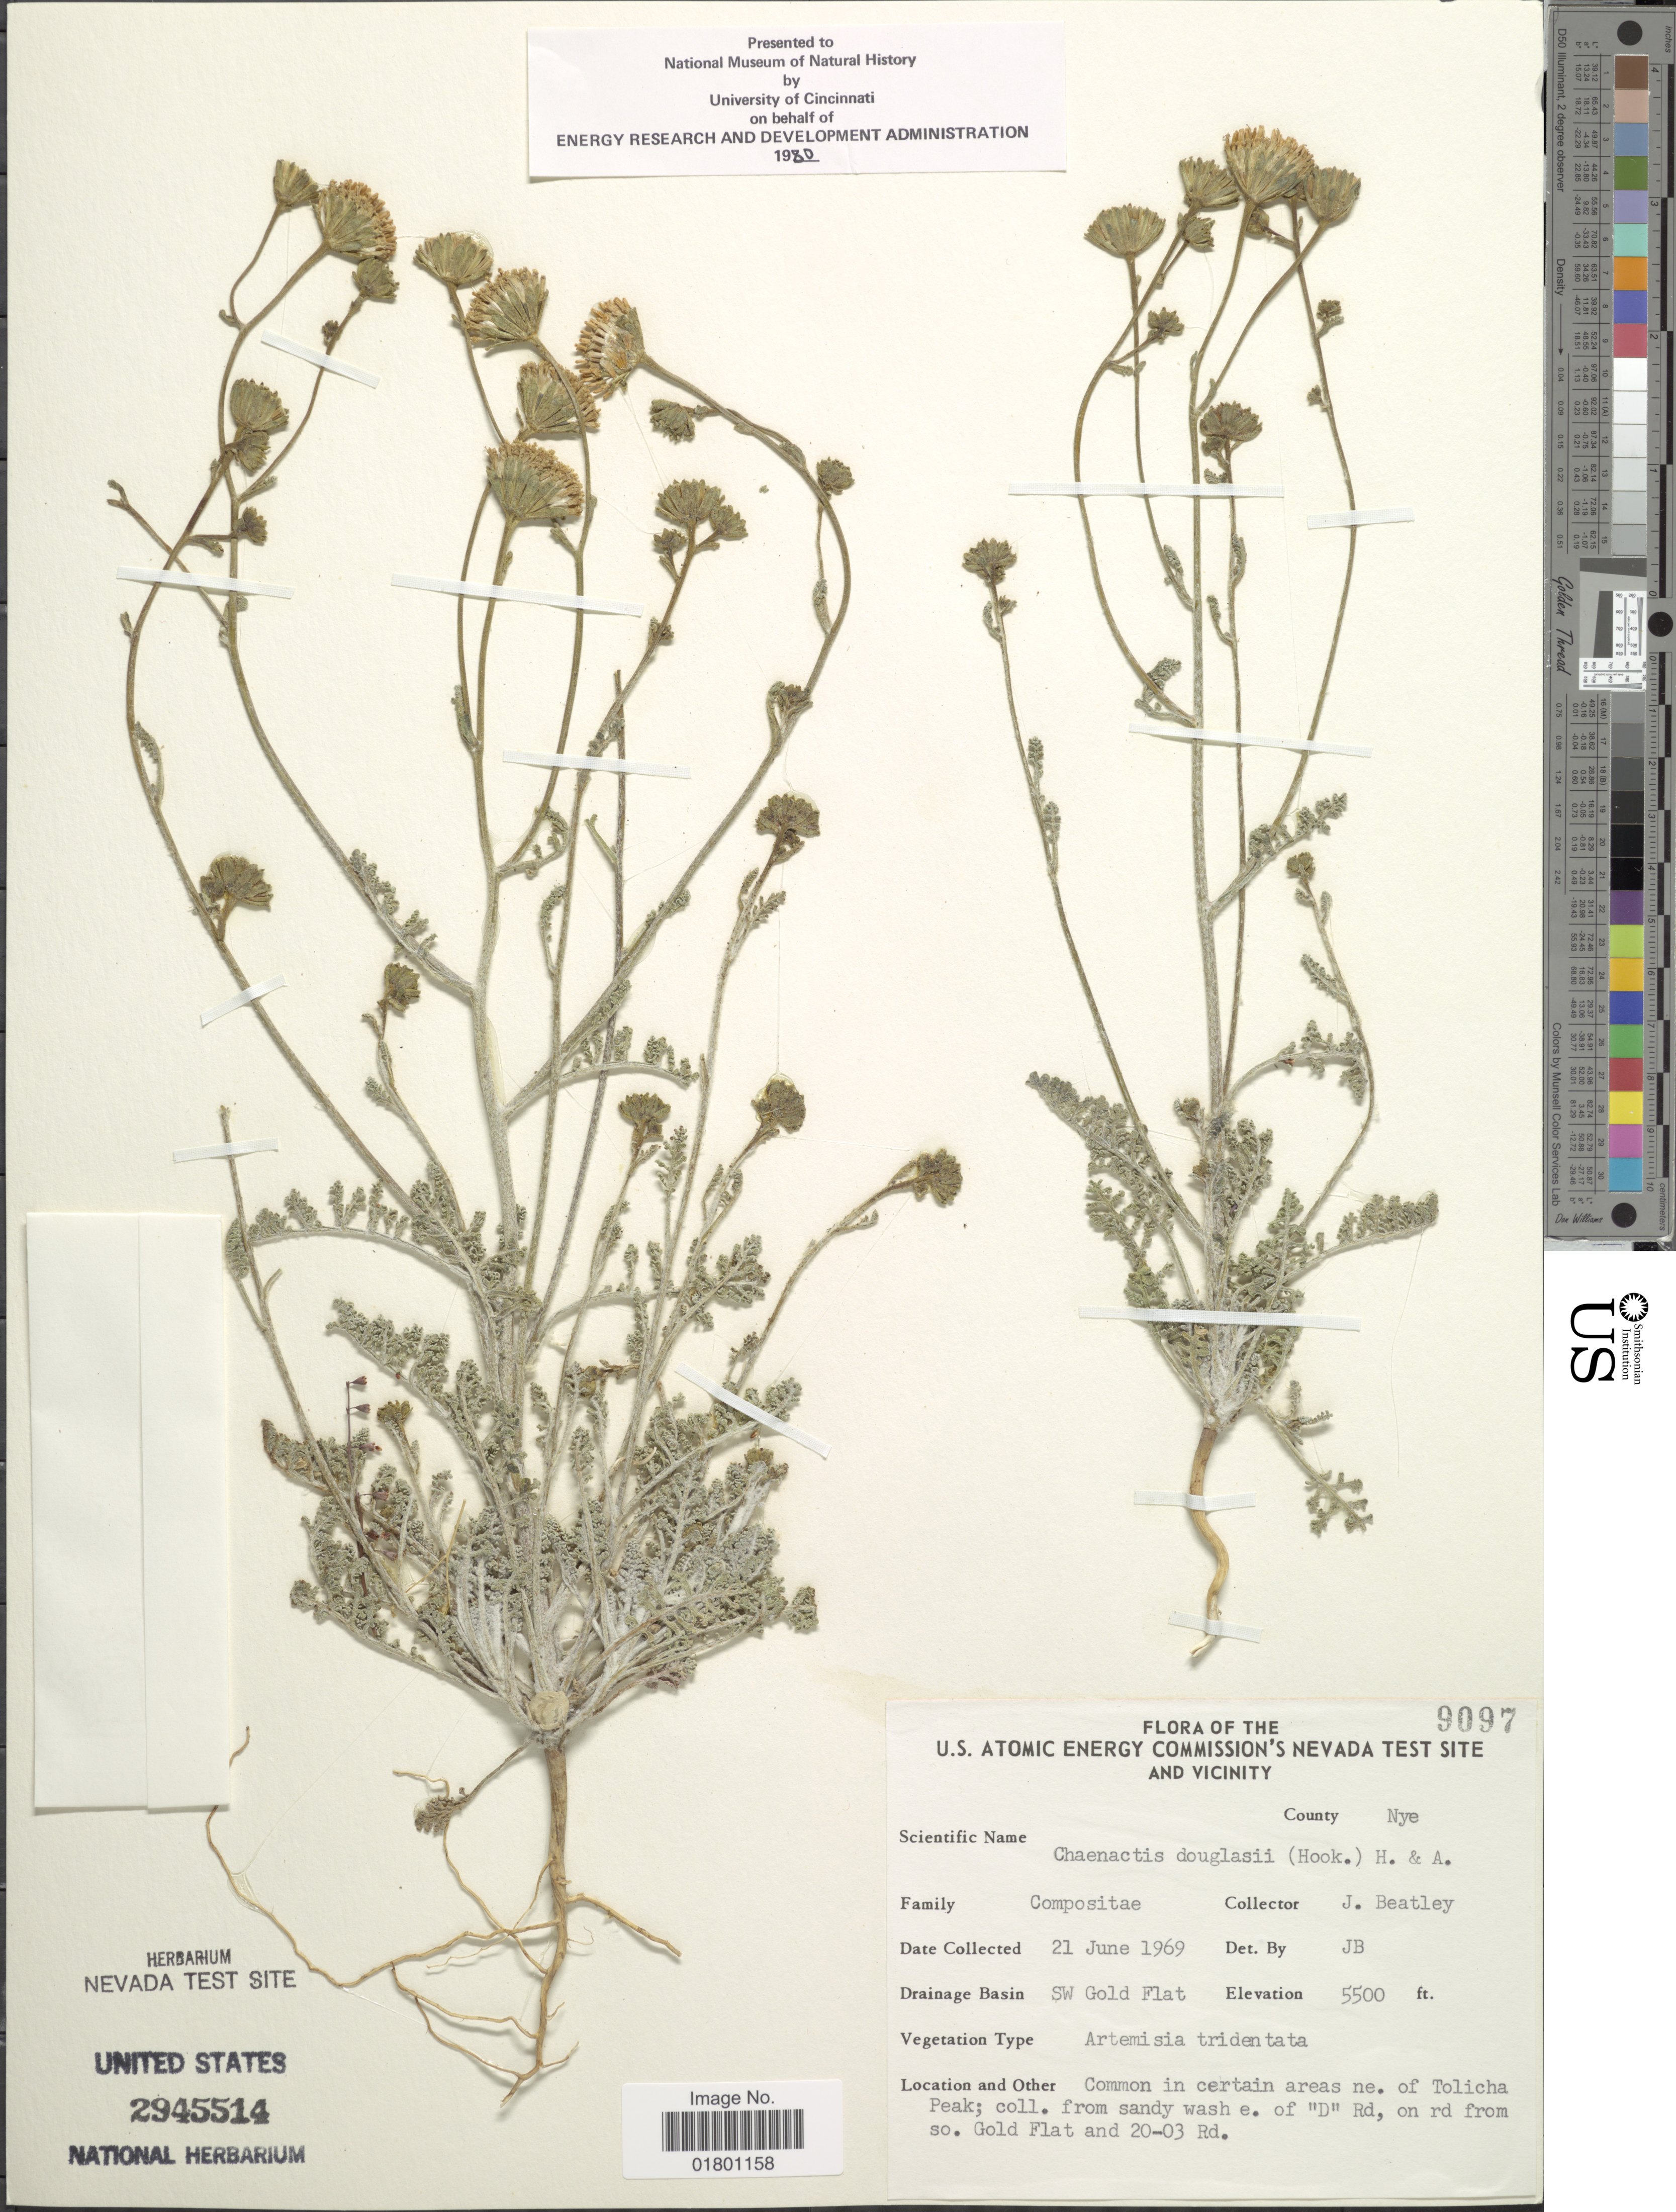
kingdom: Plantae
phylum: Tracheophyta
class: Magnoliopsida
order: Asterales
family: Asteraceae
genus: Chaenactis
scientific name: Chaenactis douglasii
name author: Hook. & Arn.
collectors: J. C. Beatley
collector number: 9097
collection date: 1969-06-21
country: United States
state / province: Nevada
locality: U.S. Atomic Energy Commission's Nevada Test Site and Vicinity, County Nye, SW Gold Flat, common in certain areas ne. of Tolicha Peak; coll. from sandy wash e. of "D" Rd, on rd from so. Gold Flat and 20-03 Rd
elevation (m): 1676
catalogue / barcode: US 2945514